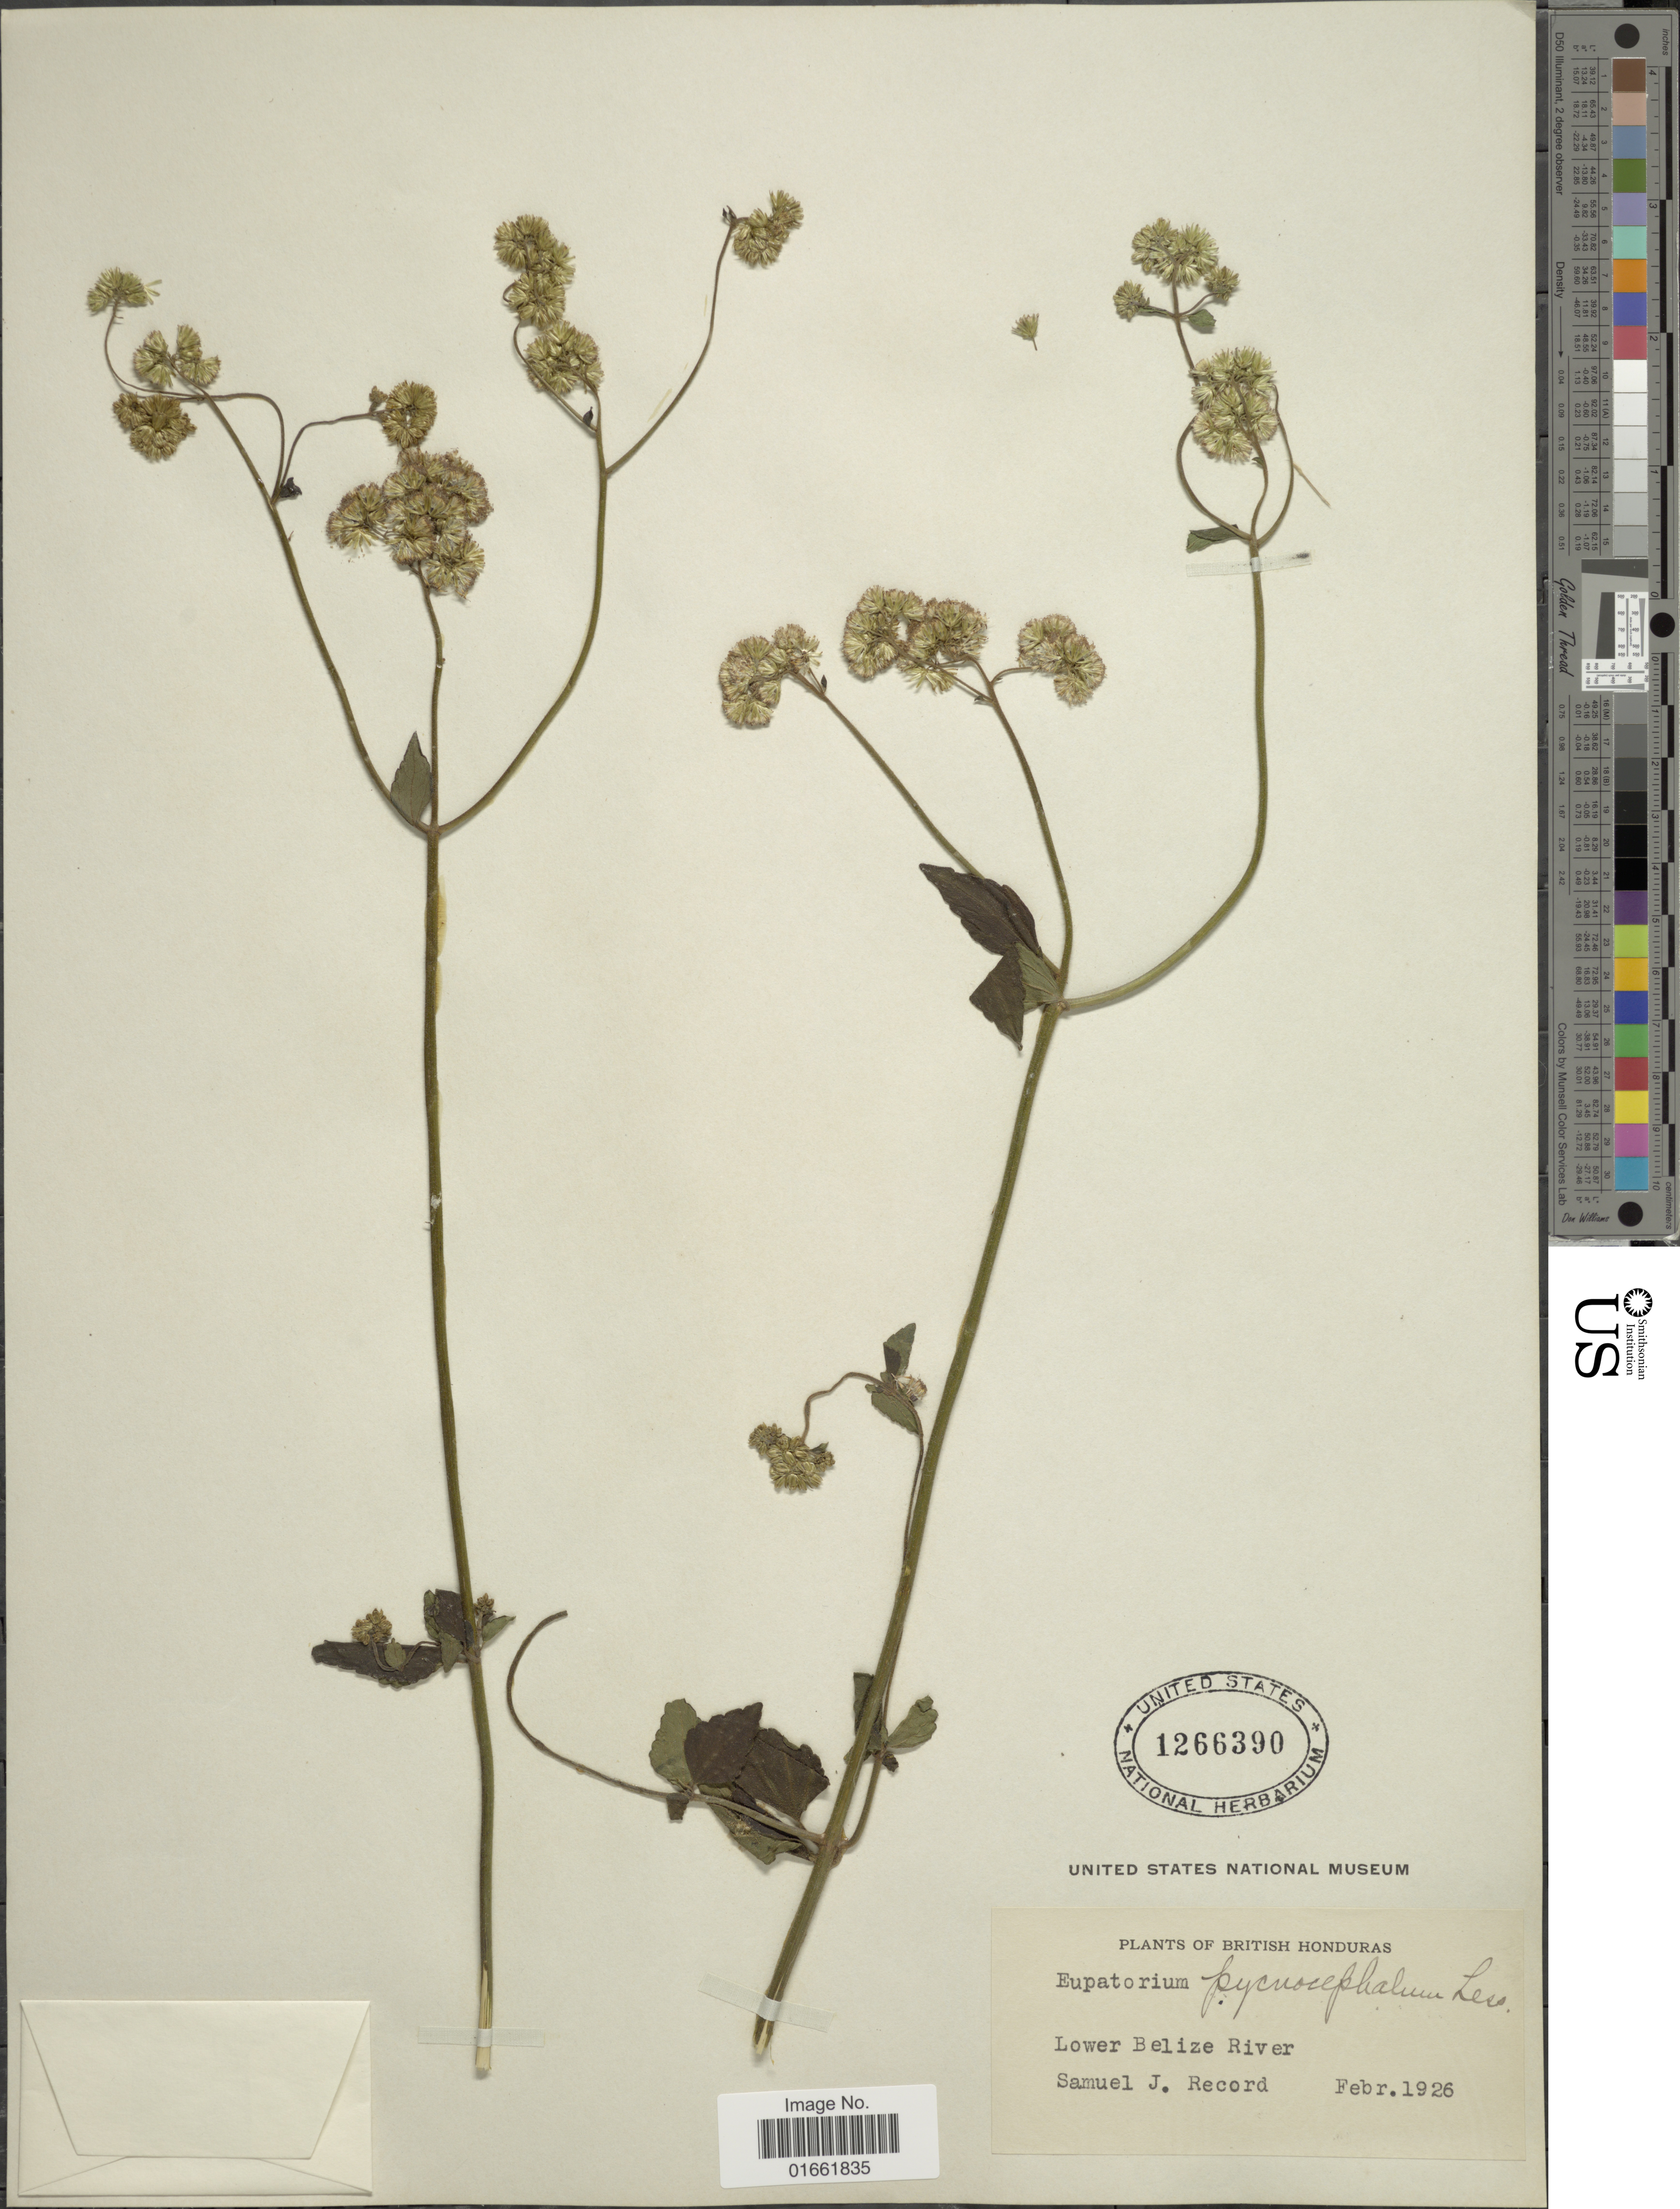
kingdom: Plantae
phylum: Tracheophyta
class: Magnoliopsida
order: Asterales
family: Asteraceae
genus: Fleischmannia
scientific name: Fleischmannia pratensis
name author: (Klatt) R.M. King & H. Rob.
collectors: S. J. Record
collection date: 1926-02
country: Belize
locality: British Honduras. Lower Belize River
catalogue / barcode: US 1266390